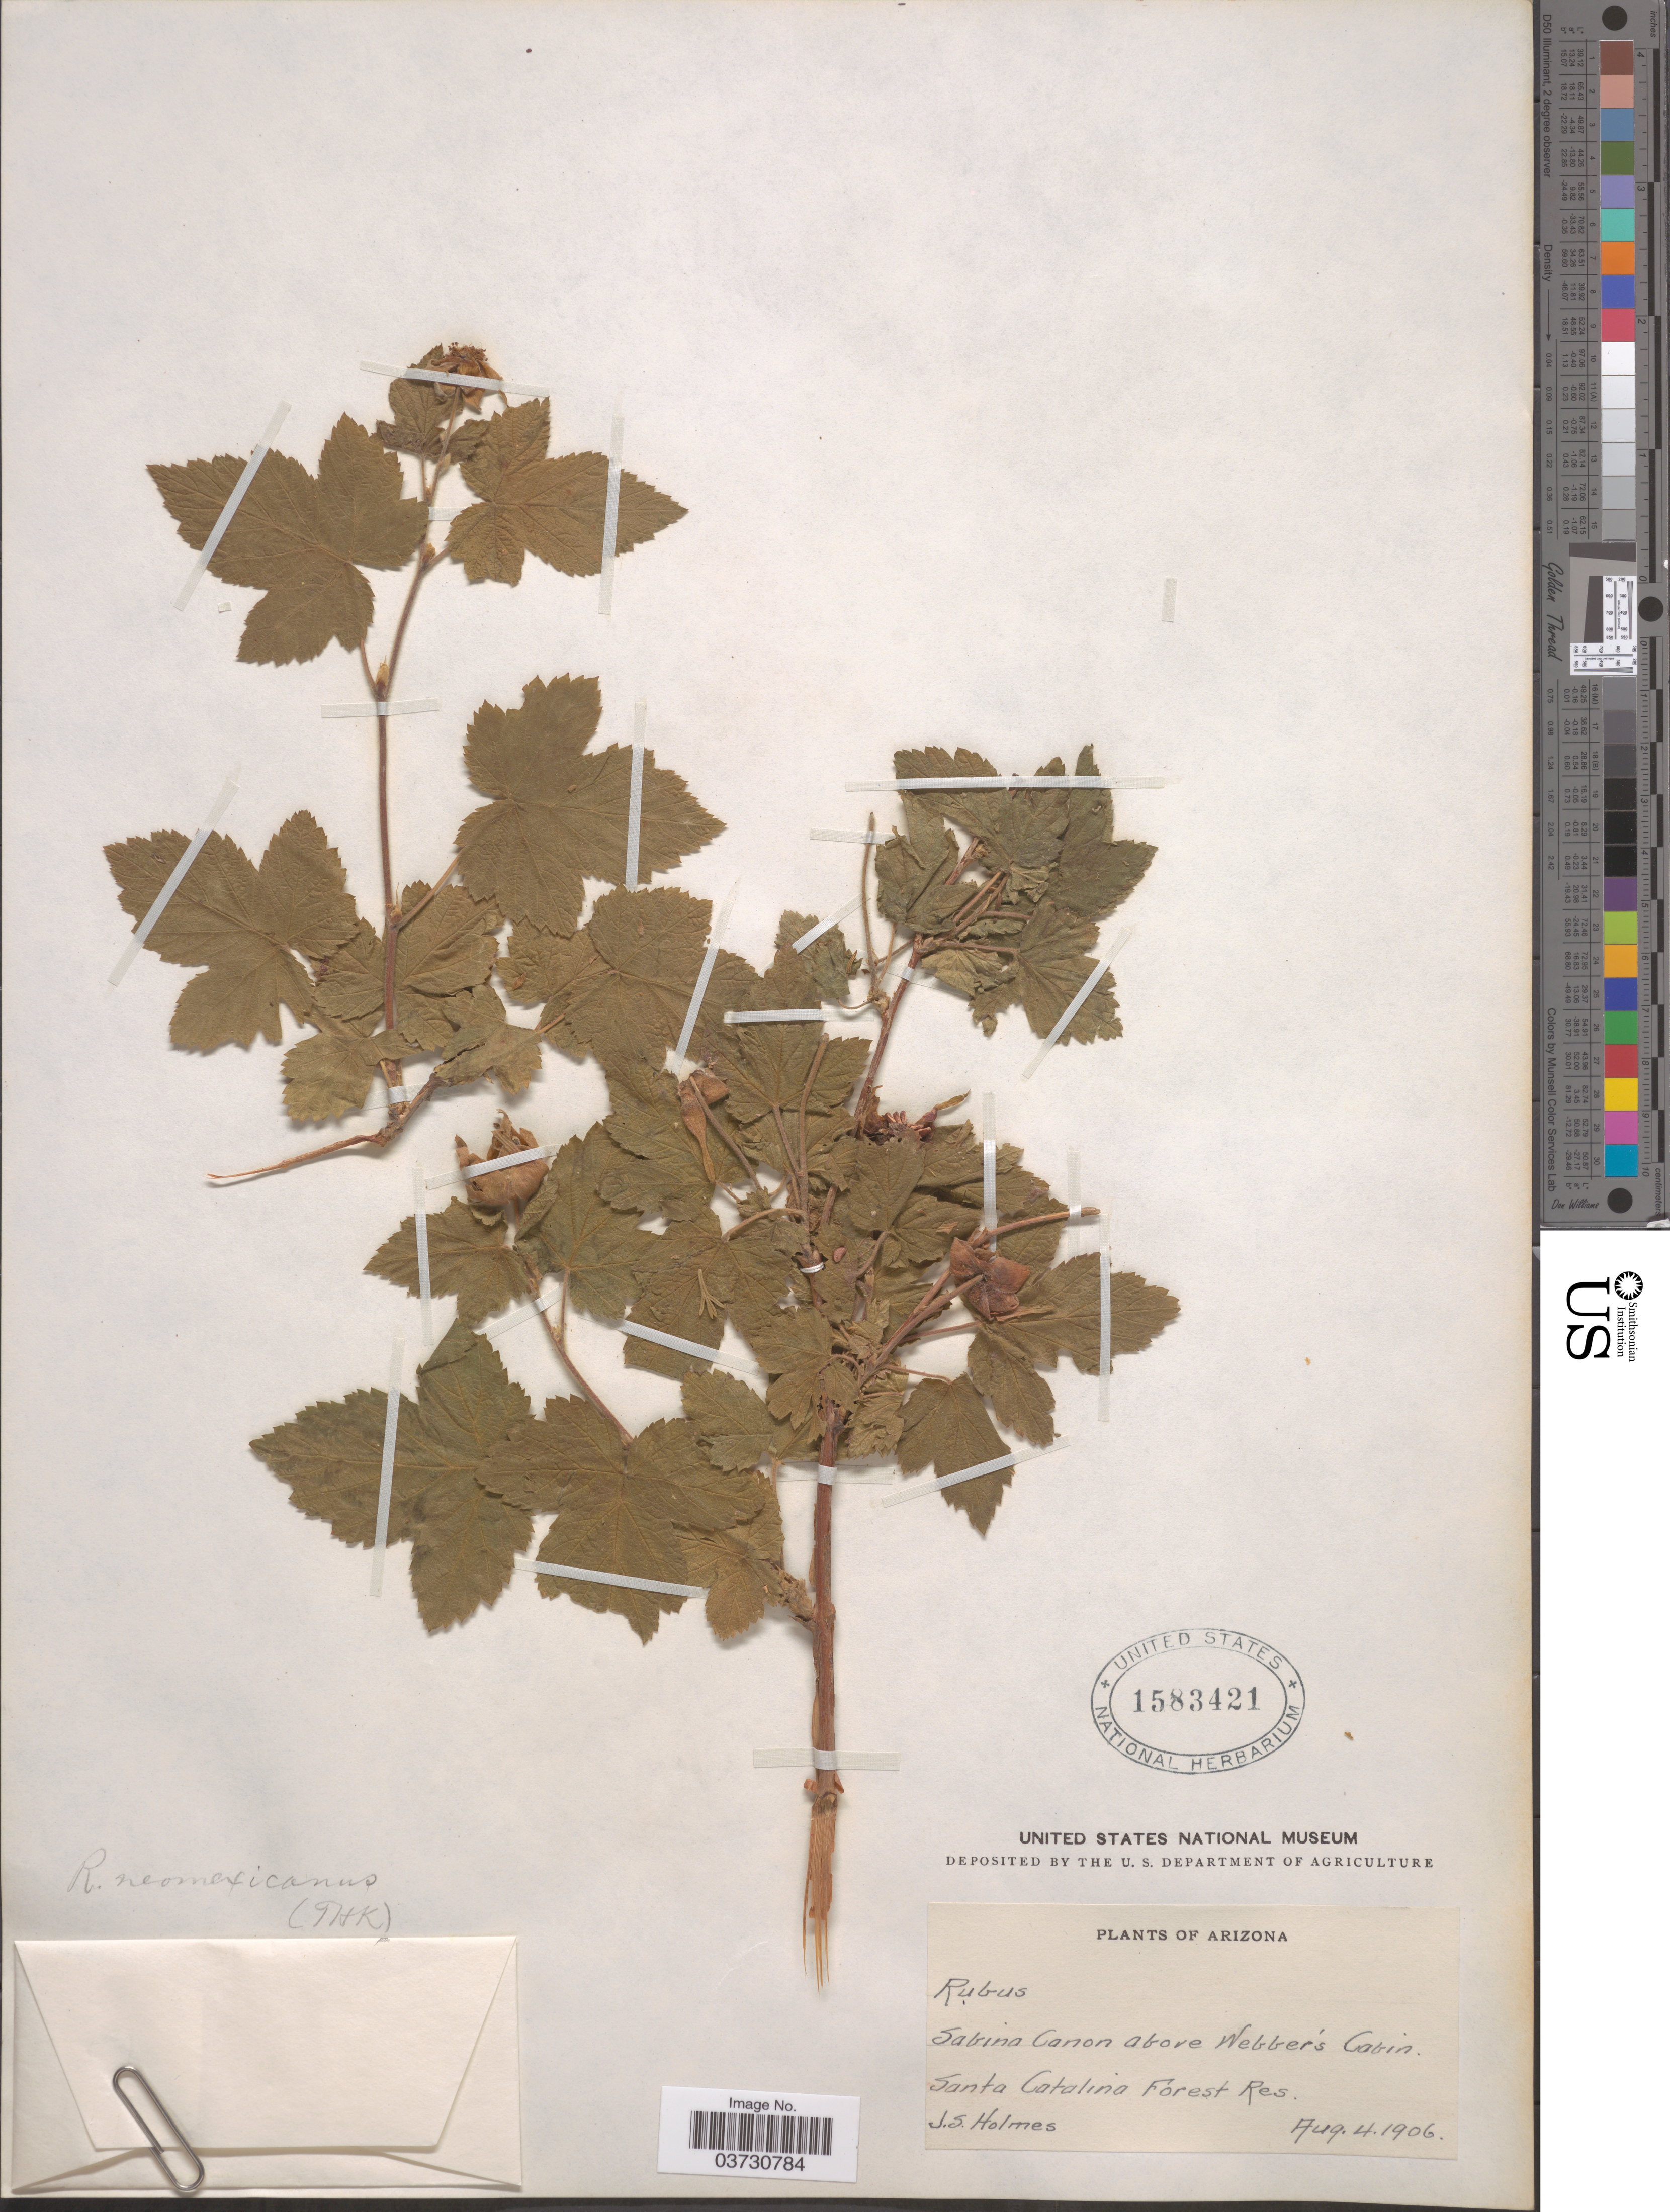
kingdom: Plantae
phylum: Tracheophyta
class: Magnoliopsida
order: Rosales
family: Rosaceae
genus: Rubus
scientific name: Rubus neomexicanus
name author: A. Gray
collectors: J. Holmes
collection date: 1906-08-04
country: United States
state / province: Arizona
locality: Sabina Canon above Webber's Cabin. Santa Catalina Forest Res.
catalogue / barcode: US 1583421